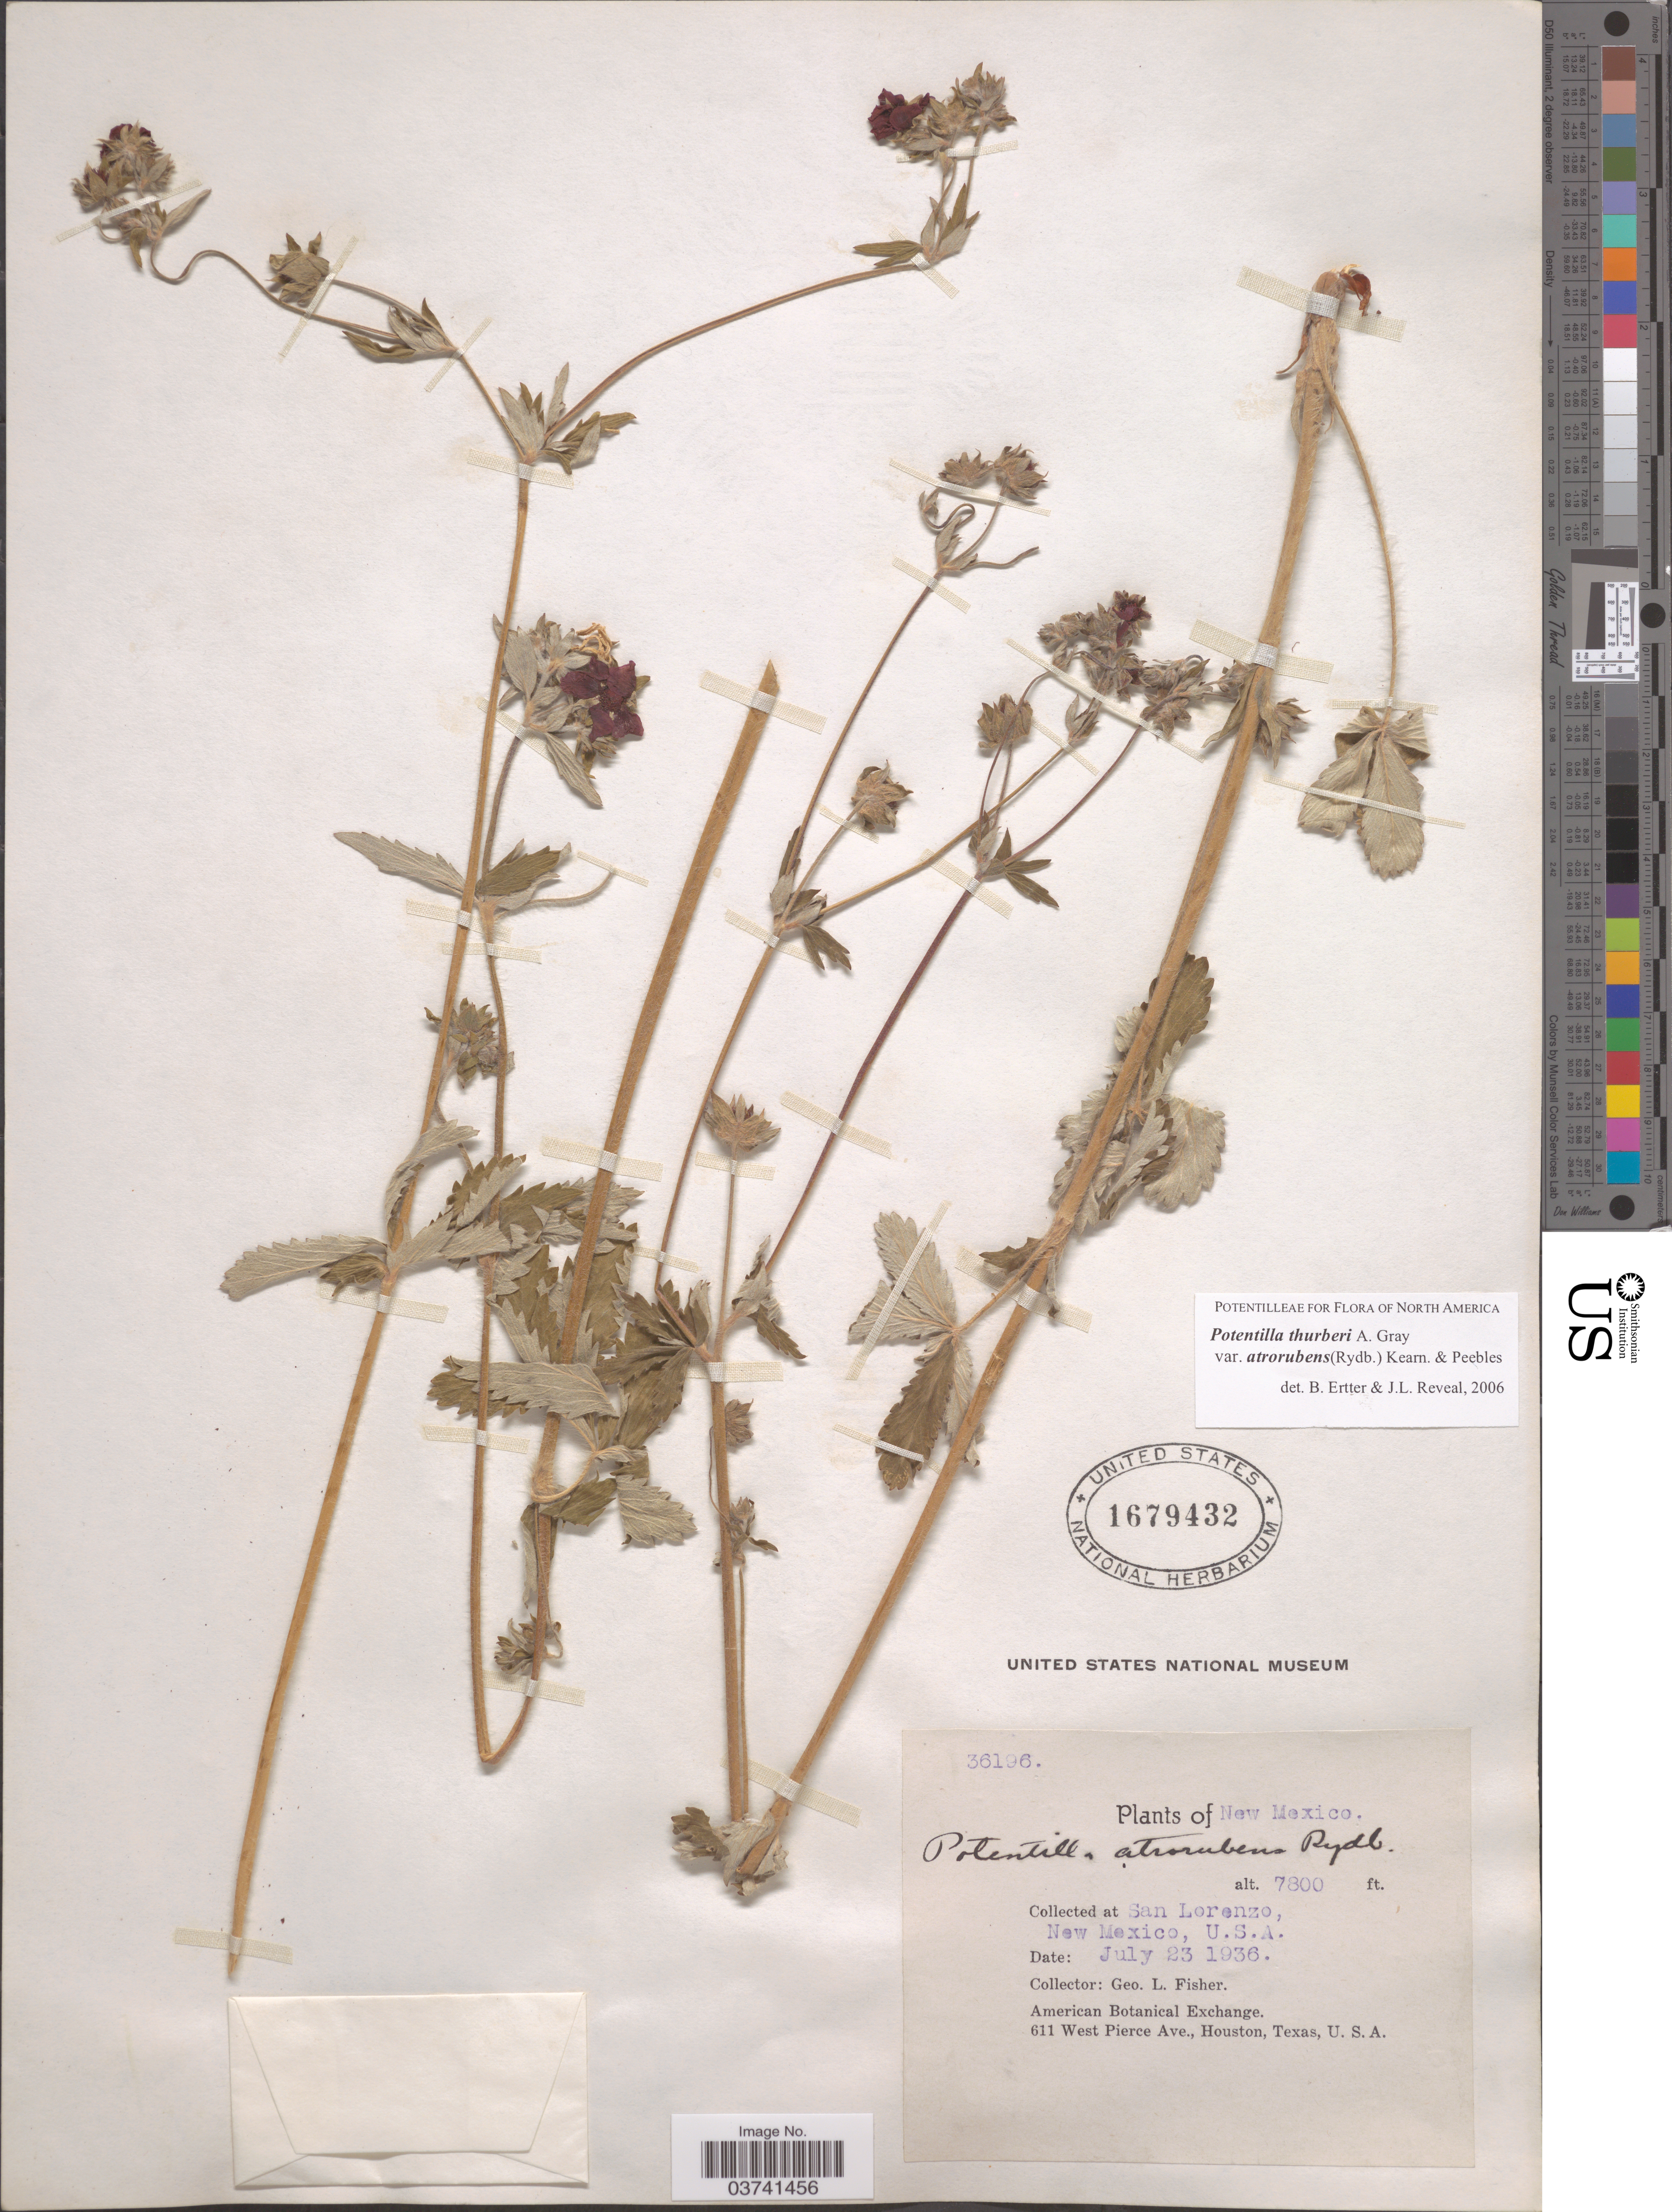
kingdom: Plantae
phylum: Tracheophyta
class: Magnoliopsida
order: Rosales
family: Rosaceae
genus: Potentilla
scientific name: Potentilla thurberi var. atrorubens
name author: A. Gray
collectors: G. L. Fisher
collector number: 36196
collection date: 1936-07-23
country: United States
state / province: New Mexico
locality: San Lorenzo.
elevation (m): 2377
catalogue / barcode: US 1679432